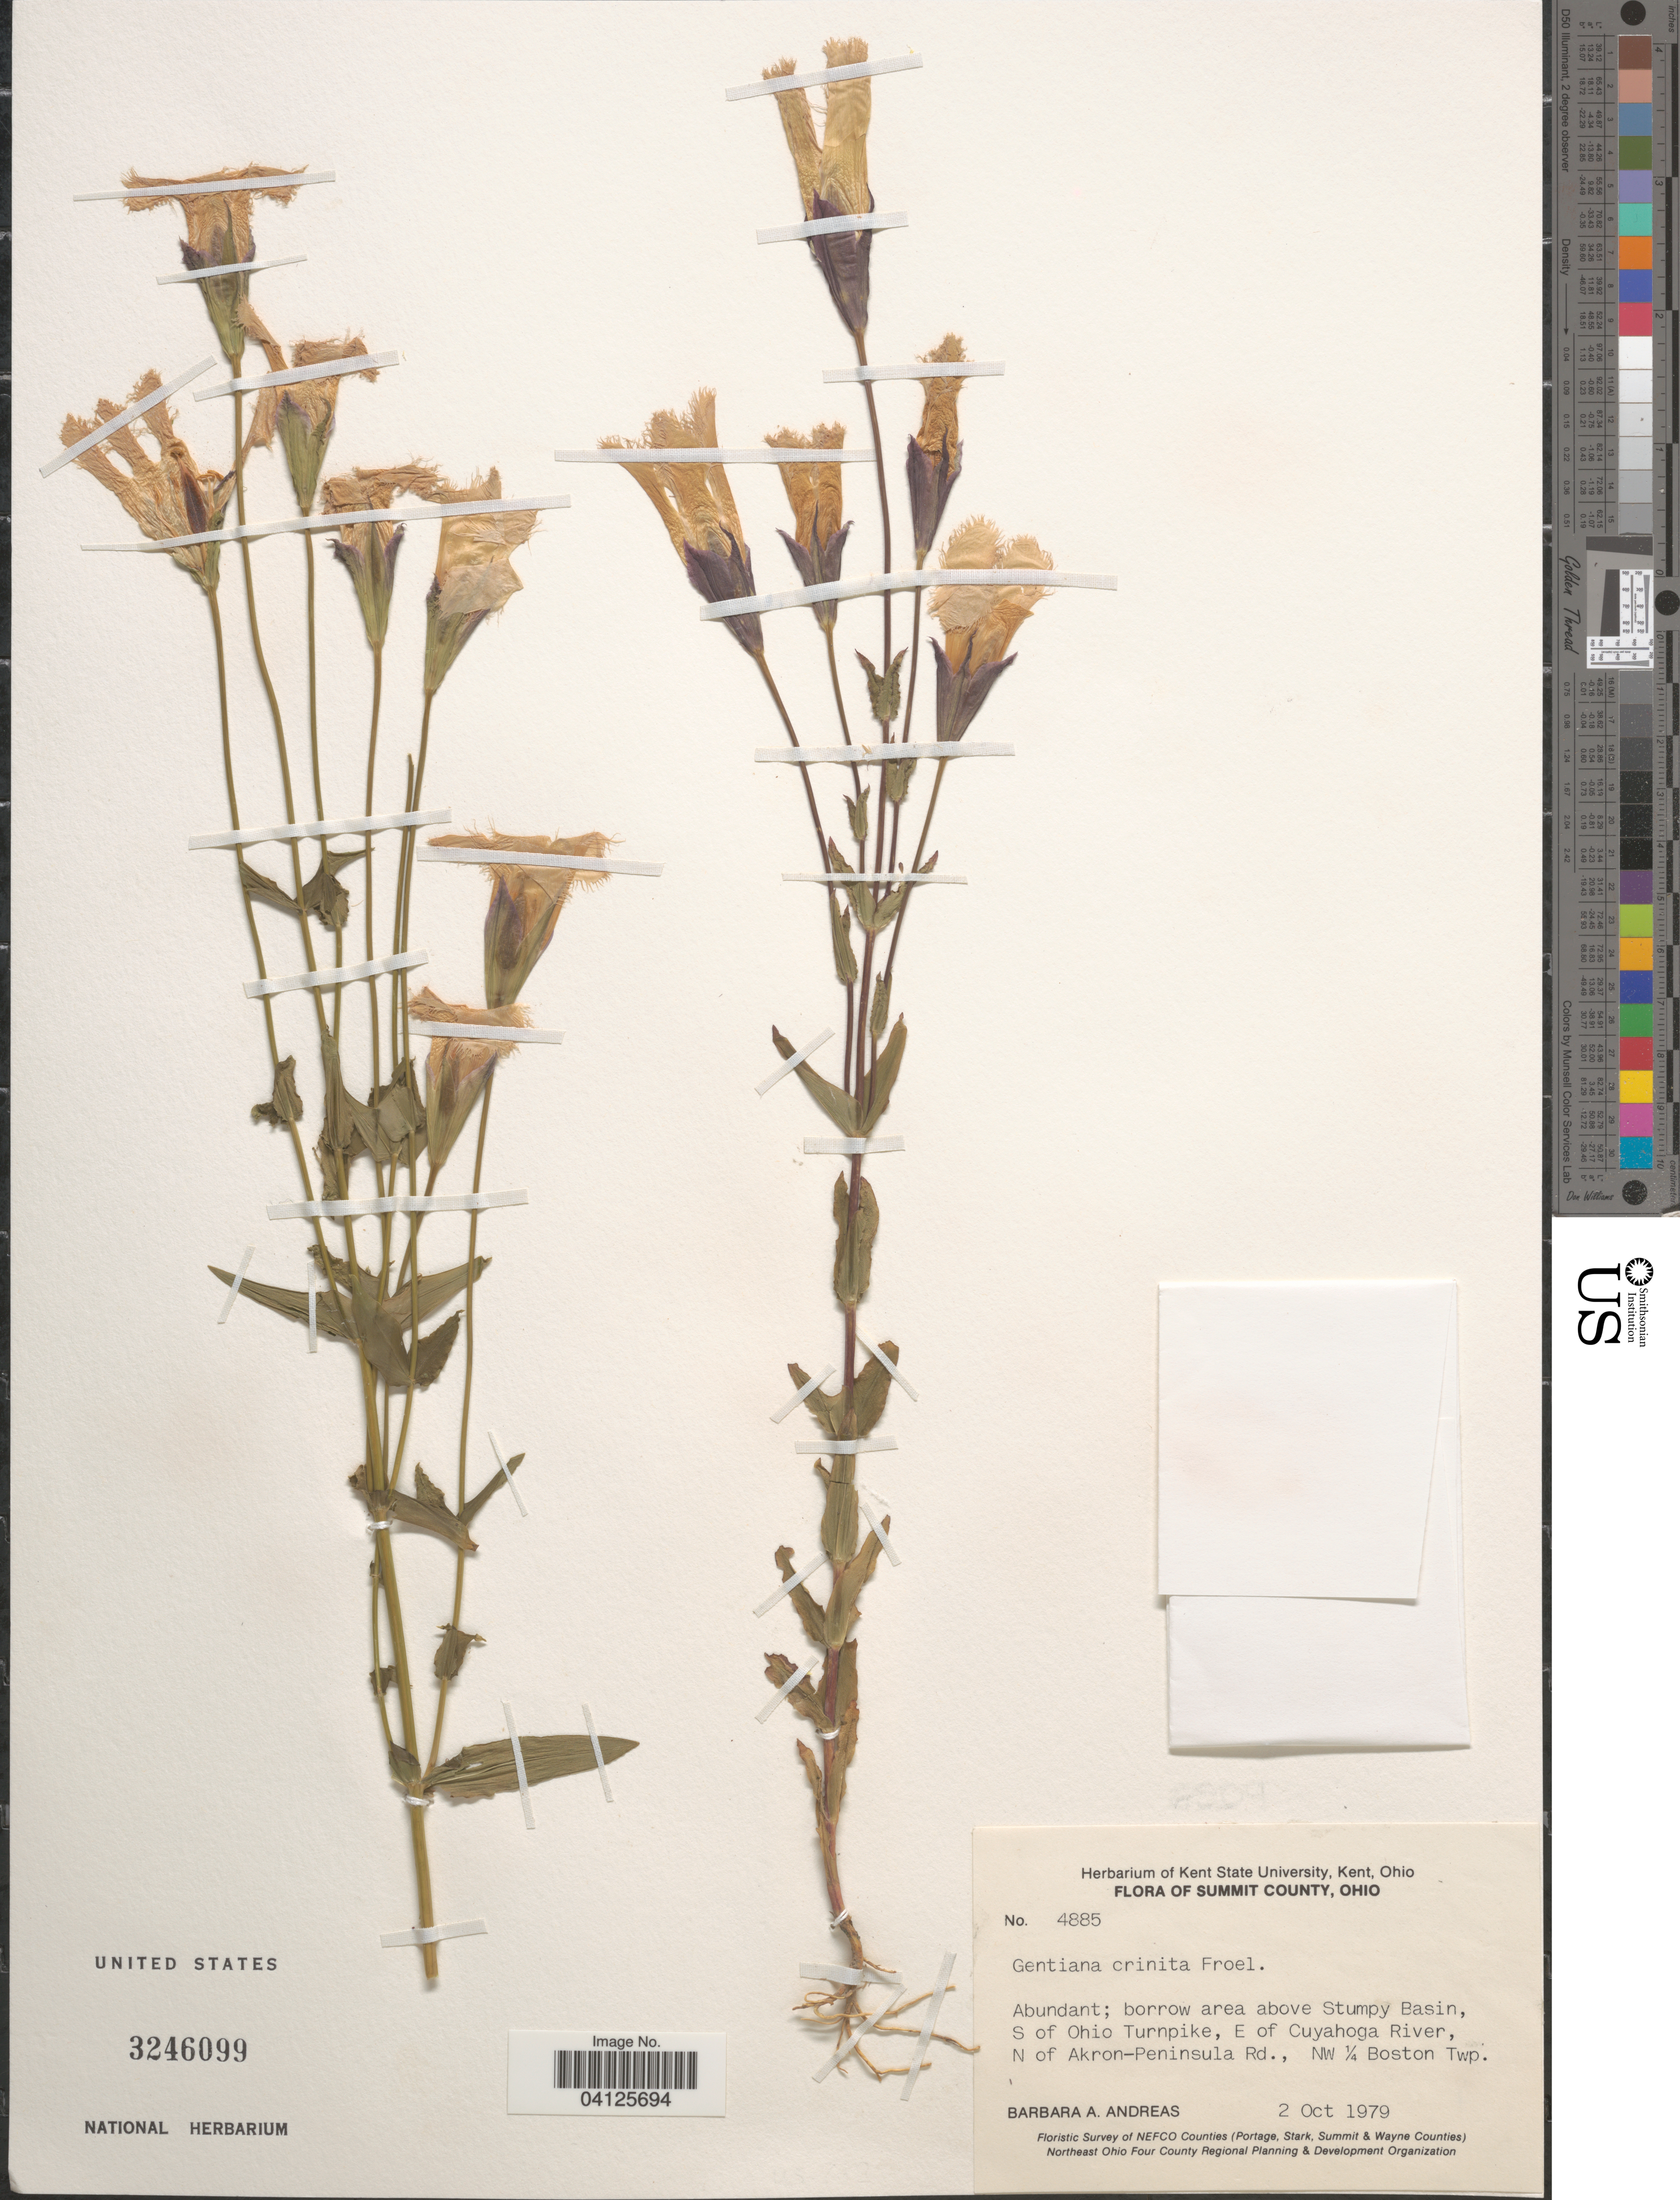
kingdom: Plantae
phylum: Tracheophyta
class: Magnoliopsida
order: Gentianales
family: Gentianaceae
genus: Gentiana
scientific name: Gentiana crinita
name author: Froel.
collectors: B. A. Andreas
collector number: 4885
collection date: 1979-10-02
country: United States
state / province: Ohio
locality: Summit County. Abundant; borrow area above Stumpy Basin, S of Ohio Turnpike, E of Cuyahoga River, N of Akron-Peninsula Rd., NW ¼ Boston Twp.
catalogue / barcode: US 3246099